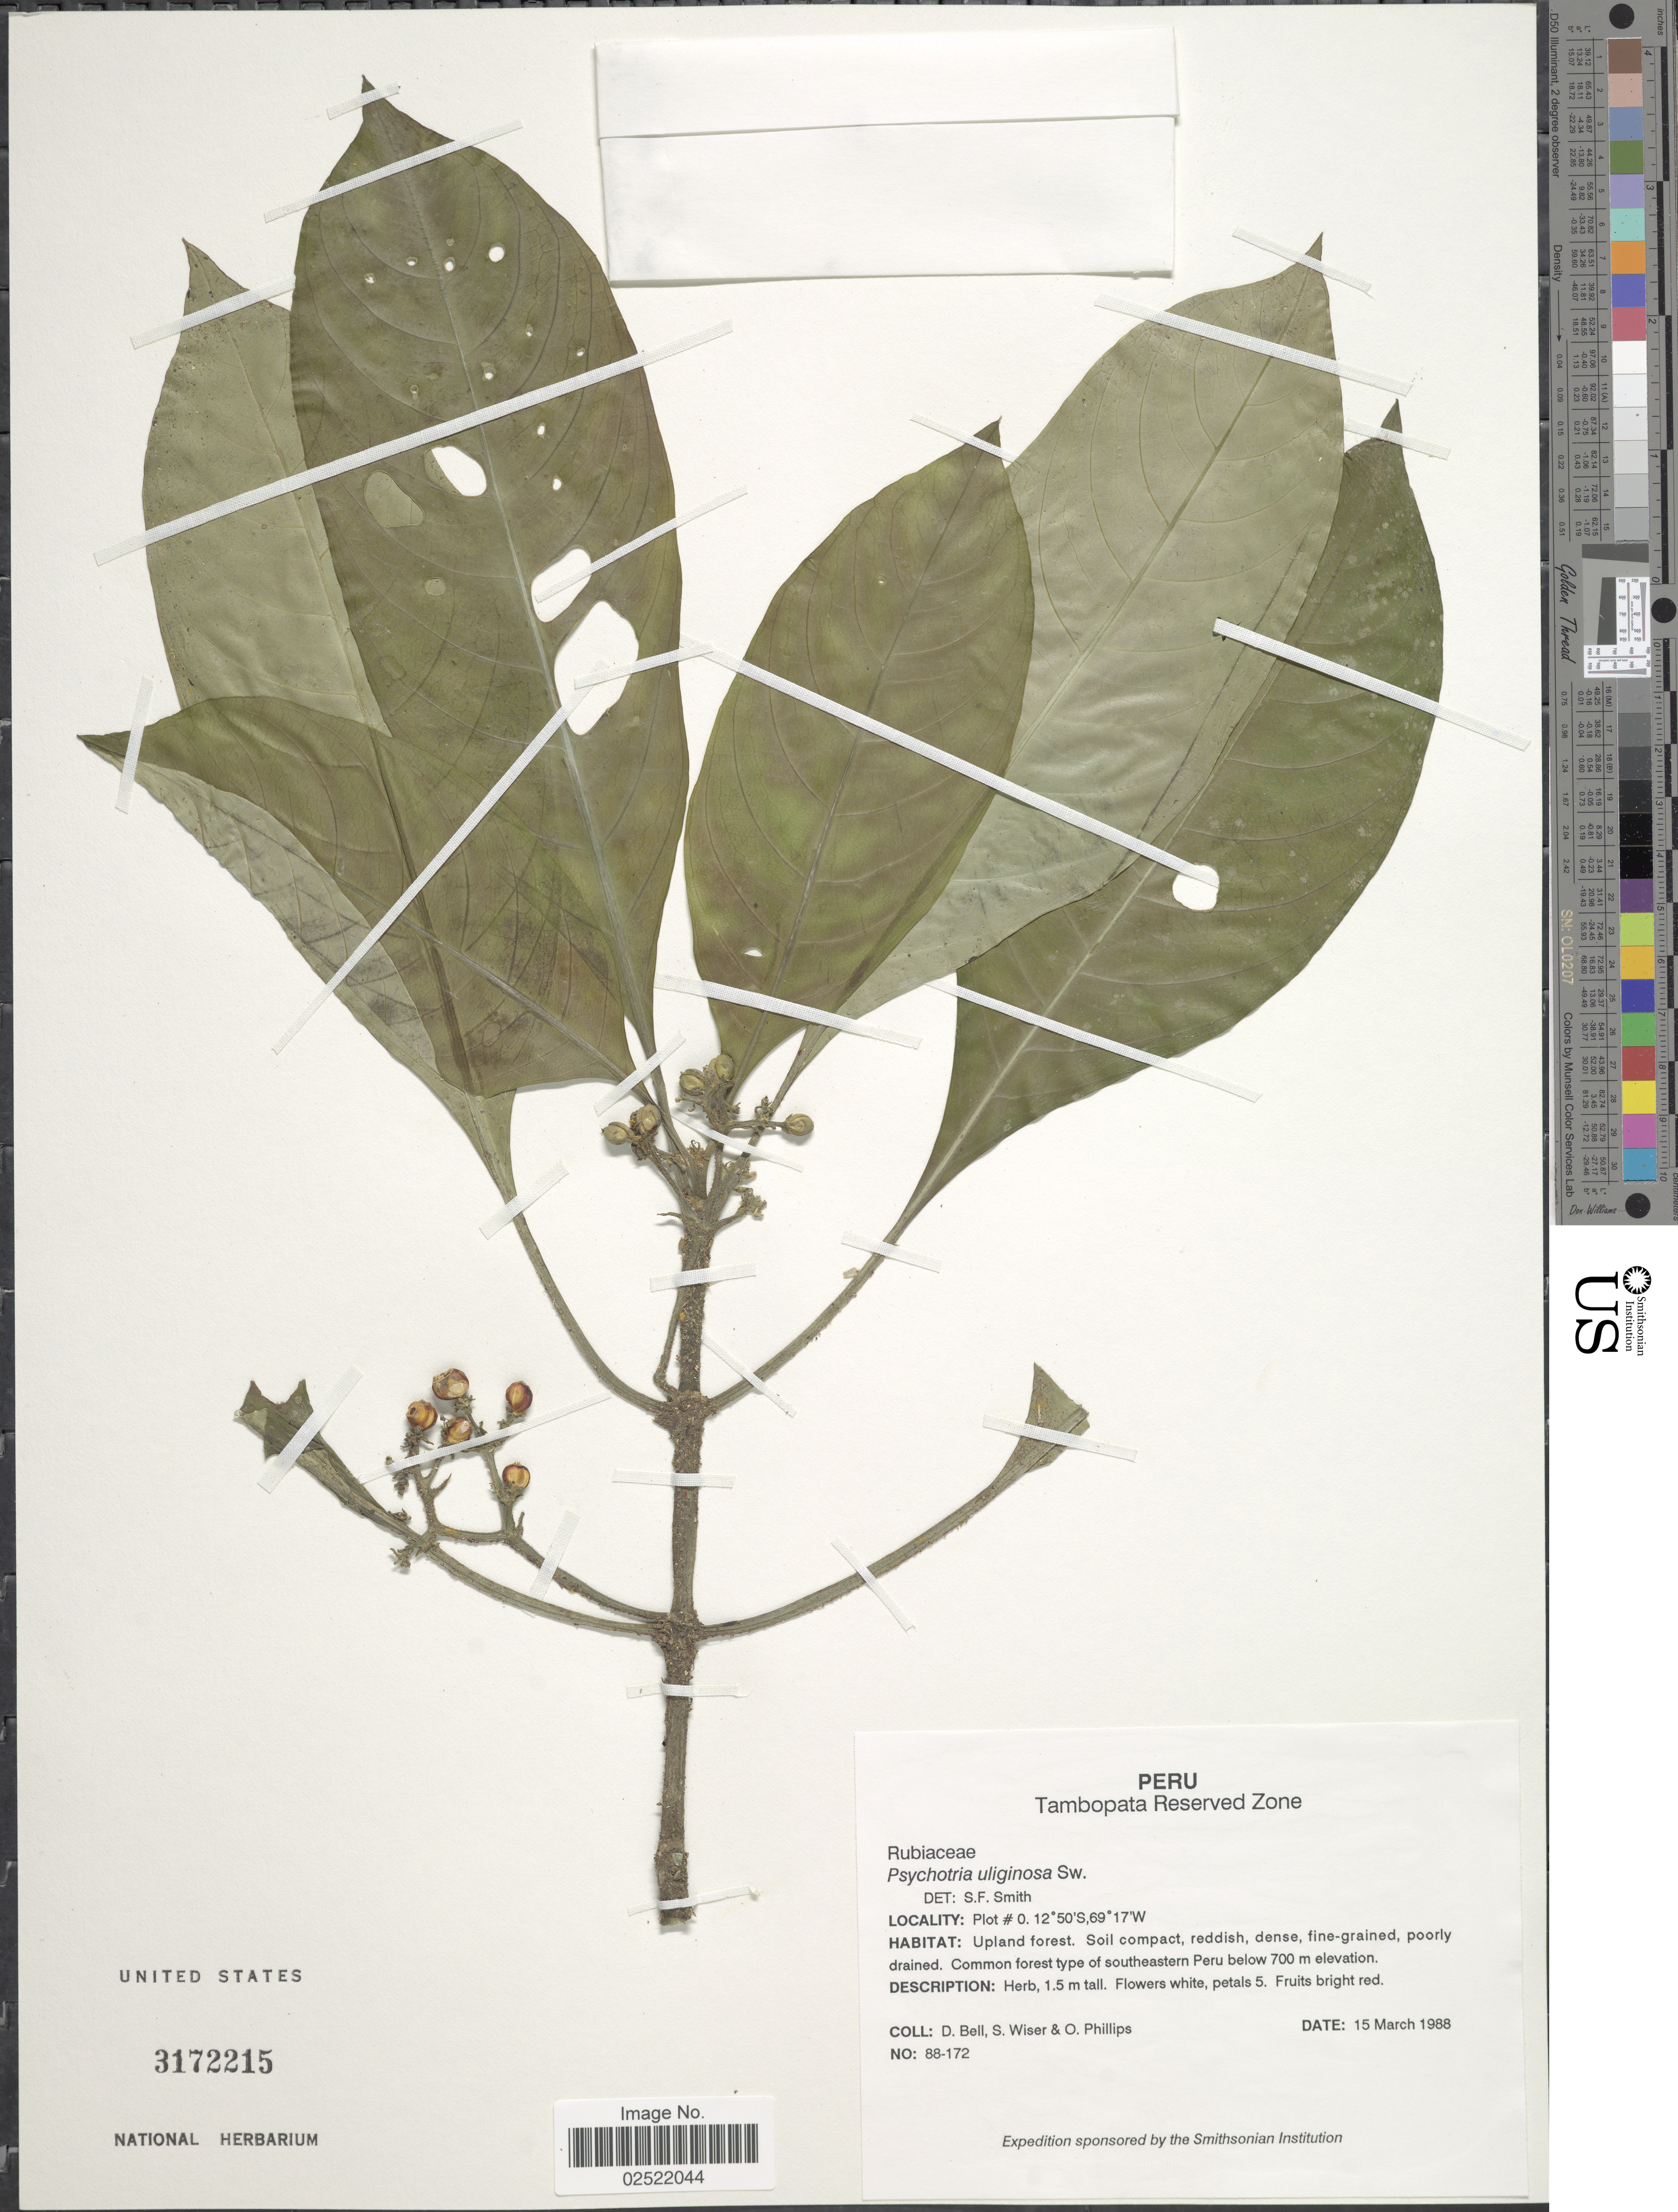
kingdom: Plantae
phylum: Tracheophyta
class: Magnoliopsida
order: Gentianales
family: Rubiaceae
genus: Psychotria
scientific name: Psychotria uliginosa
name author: Sw.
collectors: D. A. Bell, S. Wiser & O. Phillips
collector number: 88-172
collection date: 1988-03-15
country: Peru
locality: Tambopata Reserved Zone. Plot #0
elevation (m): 700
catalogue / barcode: US 3172215